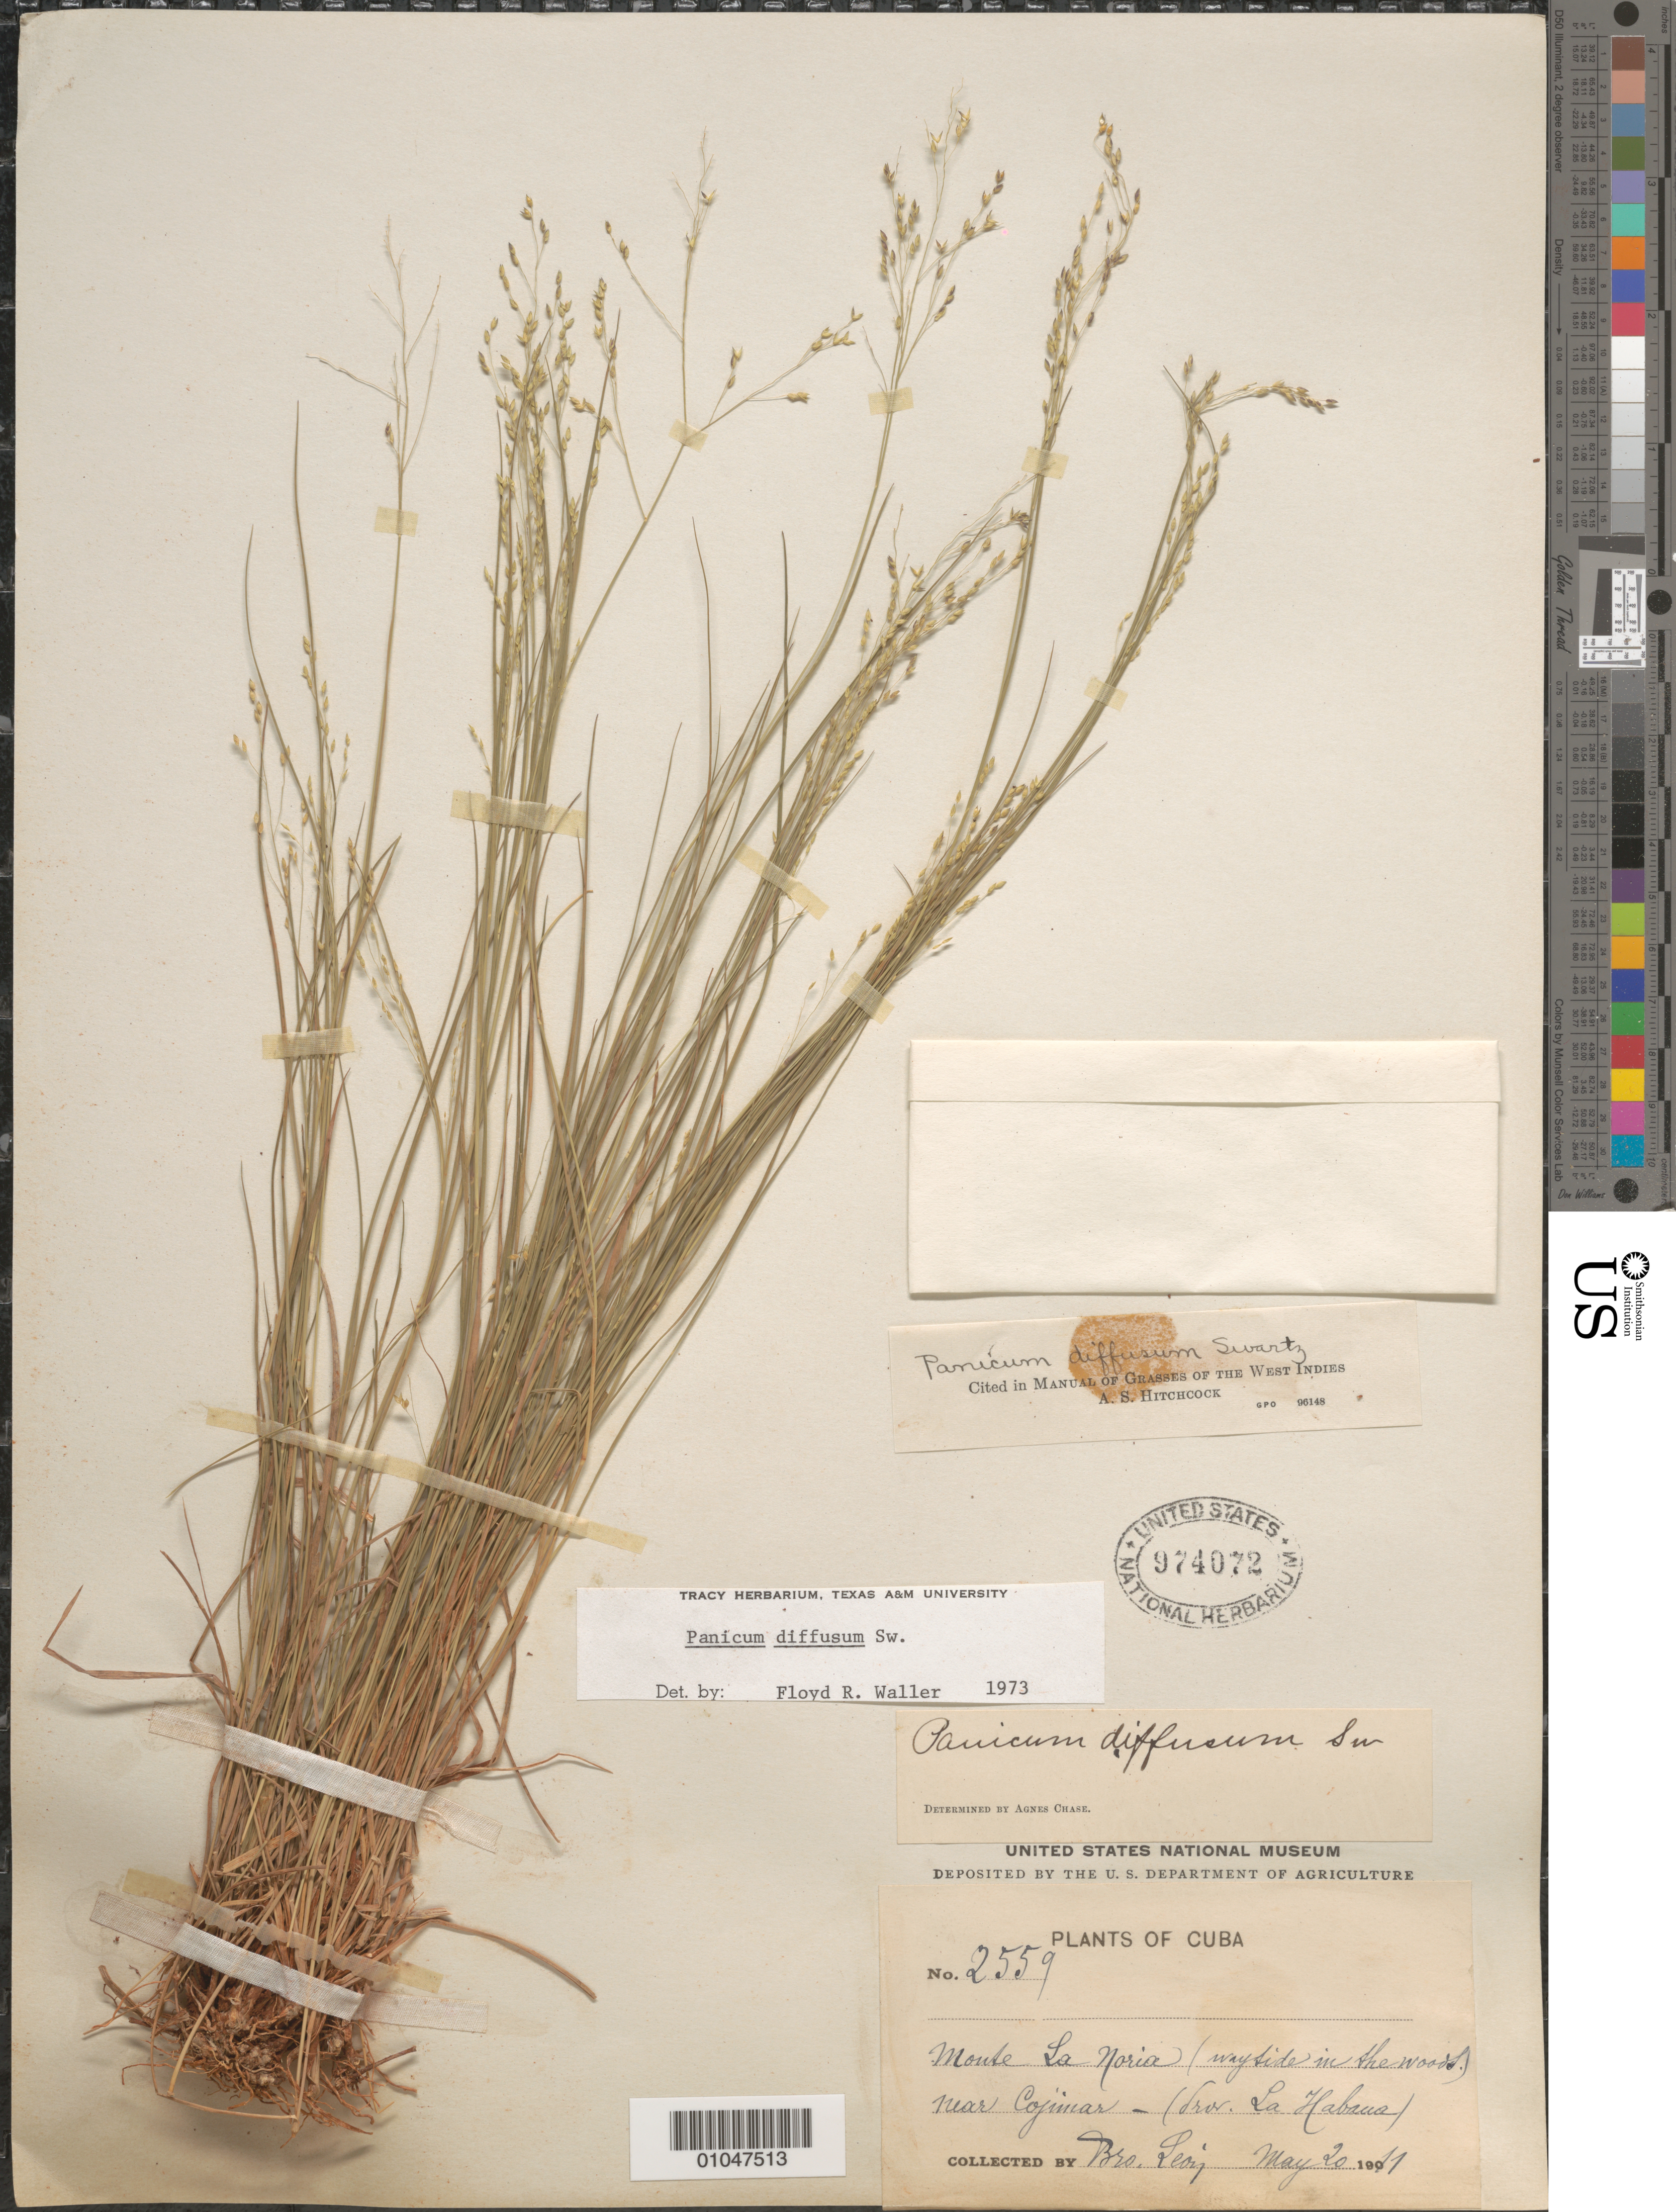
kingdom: Plantae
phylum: Tracheophyta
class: Liliopsida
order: Poales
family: Poaceae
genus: Panicum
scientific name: Panicum diffusum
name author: Sw.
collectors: Bro. León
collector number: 2559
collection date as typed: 20 May 1911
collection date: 1911-05-20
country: Cuba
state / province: La Habana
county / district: Municipio Habana del Este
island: Cuba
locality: Monte la Noria, near Cojimar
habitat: Wayside in the woods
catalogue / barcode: US 974072